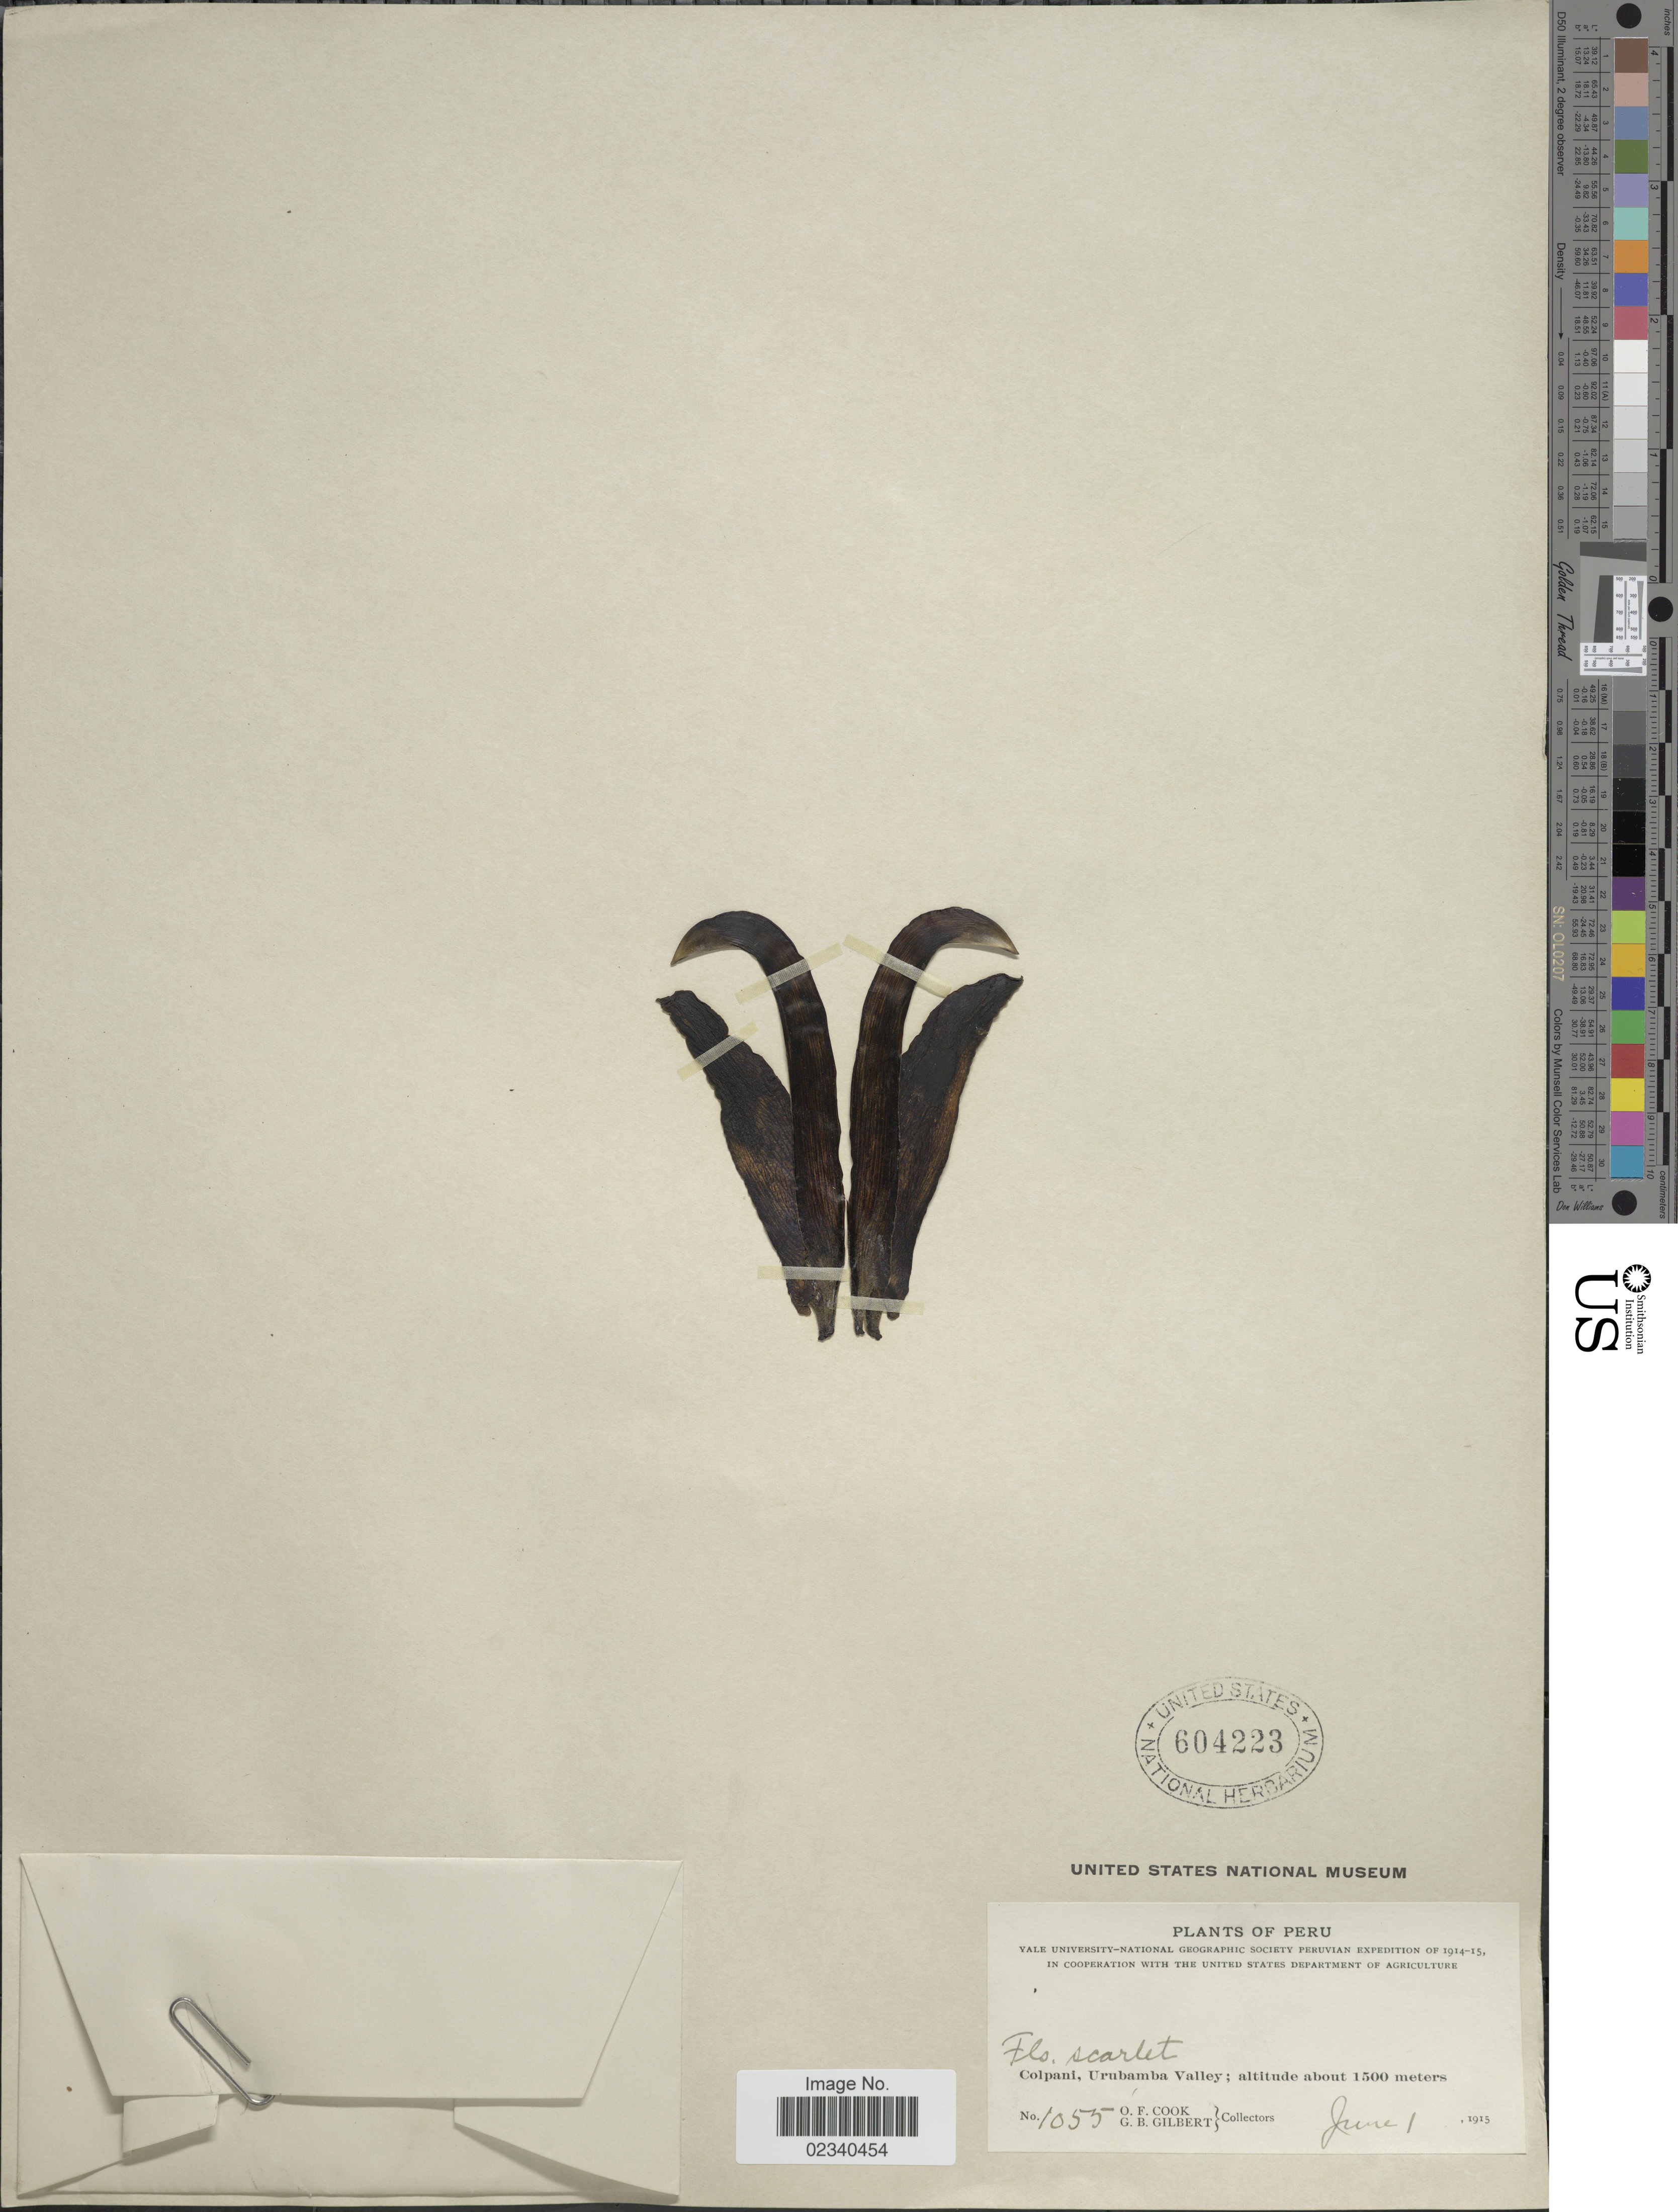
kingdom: Plantae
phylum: Tracheophyta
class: Magnoliopsida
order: Fabales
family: Fabaceae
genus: Mucuna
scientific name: Mucuna sp.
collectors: O. F. Cook & G. B. Gilbert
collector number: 1055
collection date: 1915-06-01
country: Peru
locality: Colpani, Urubamba Valley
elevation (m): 1500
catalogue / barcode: US 604223